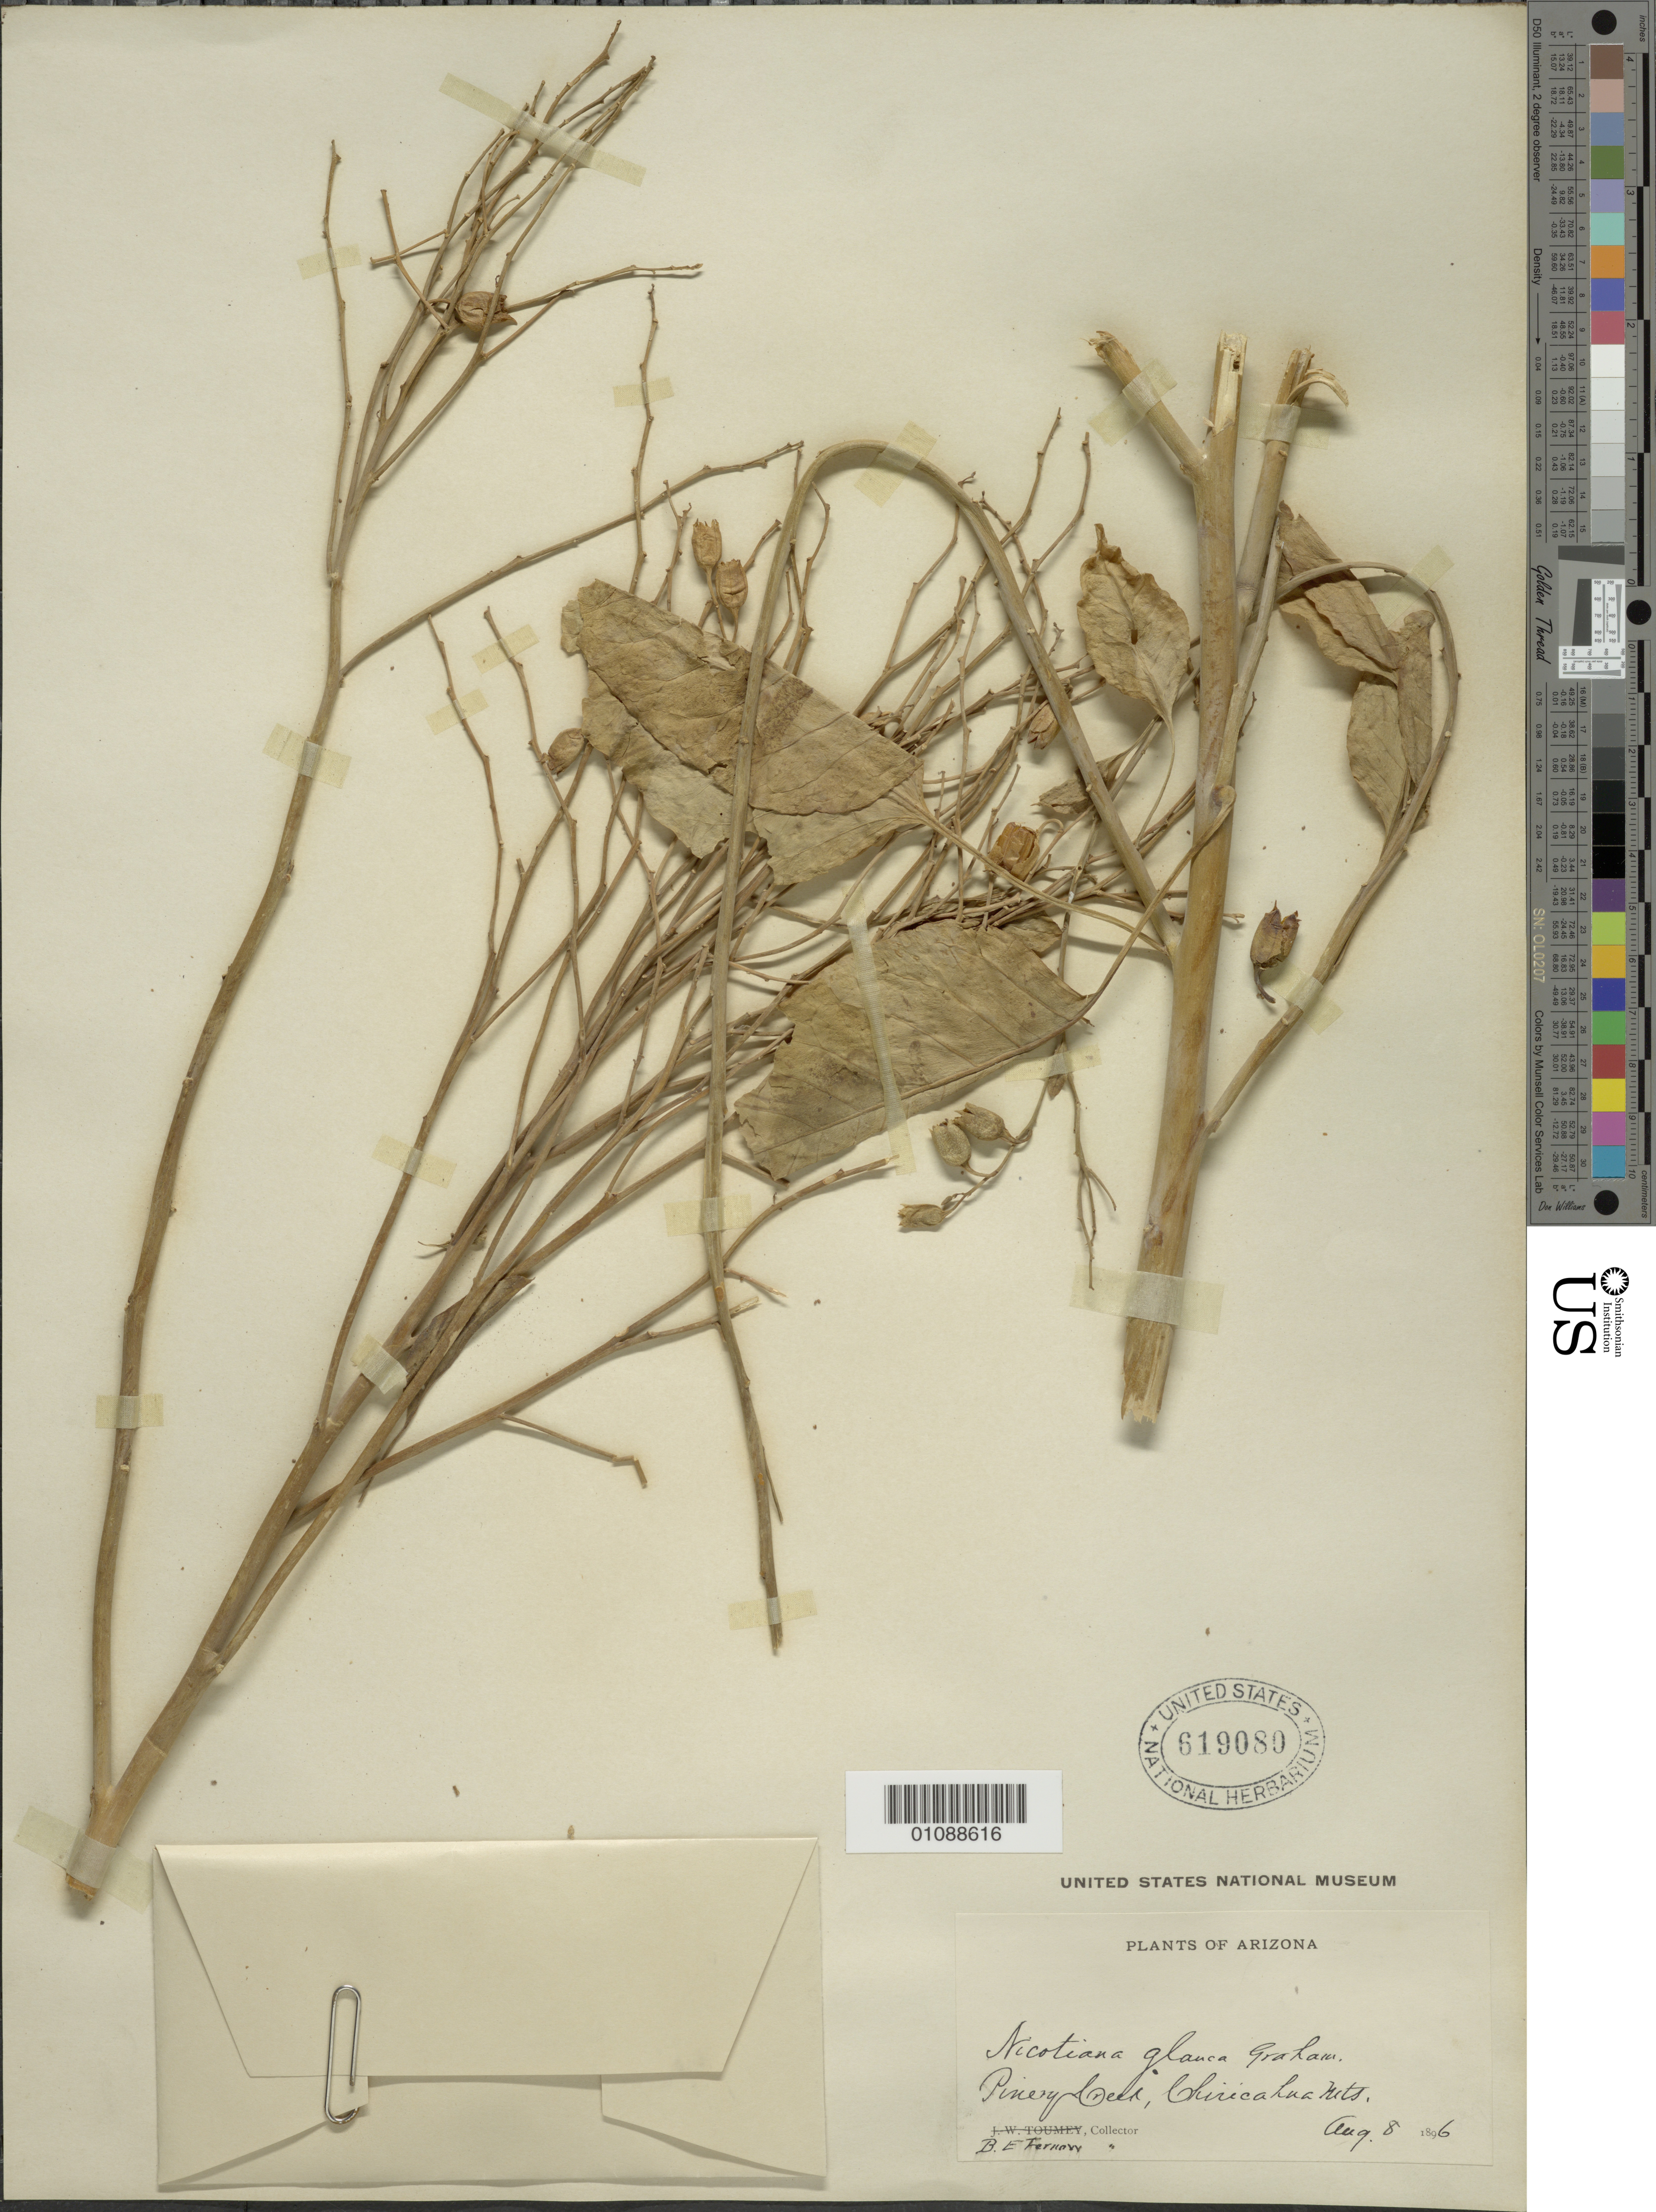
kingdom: Plantae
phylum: Tracheophyta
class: Magnoliopsida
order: Solanales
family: Solanaceae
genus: Nicotiana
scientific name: Nicotiana glauca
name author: Graham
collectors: B. Fernow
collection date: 1896-08-08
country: United States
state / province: Arizona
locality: Pinery Creek, Chiricahua Mts.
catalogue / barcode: US 619080